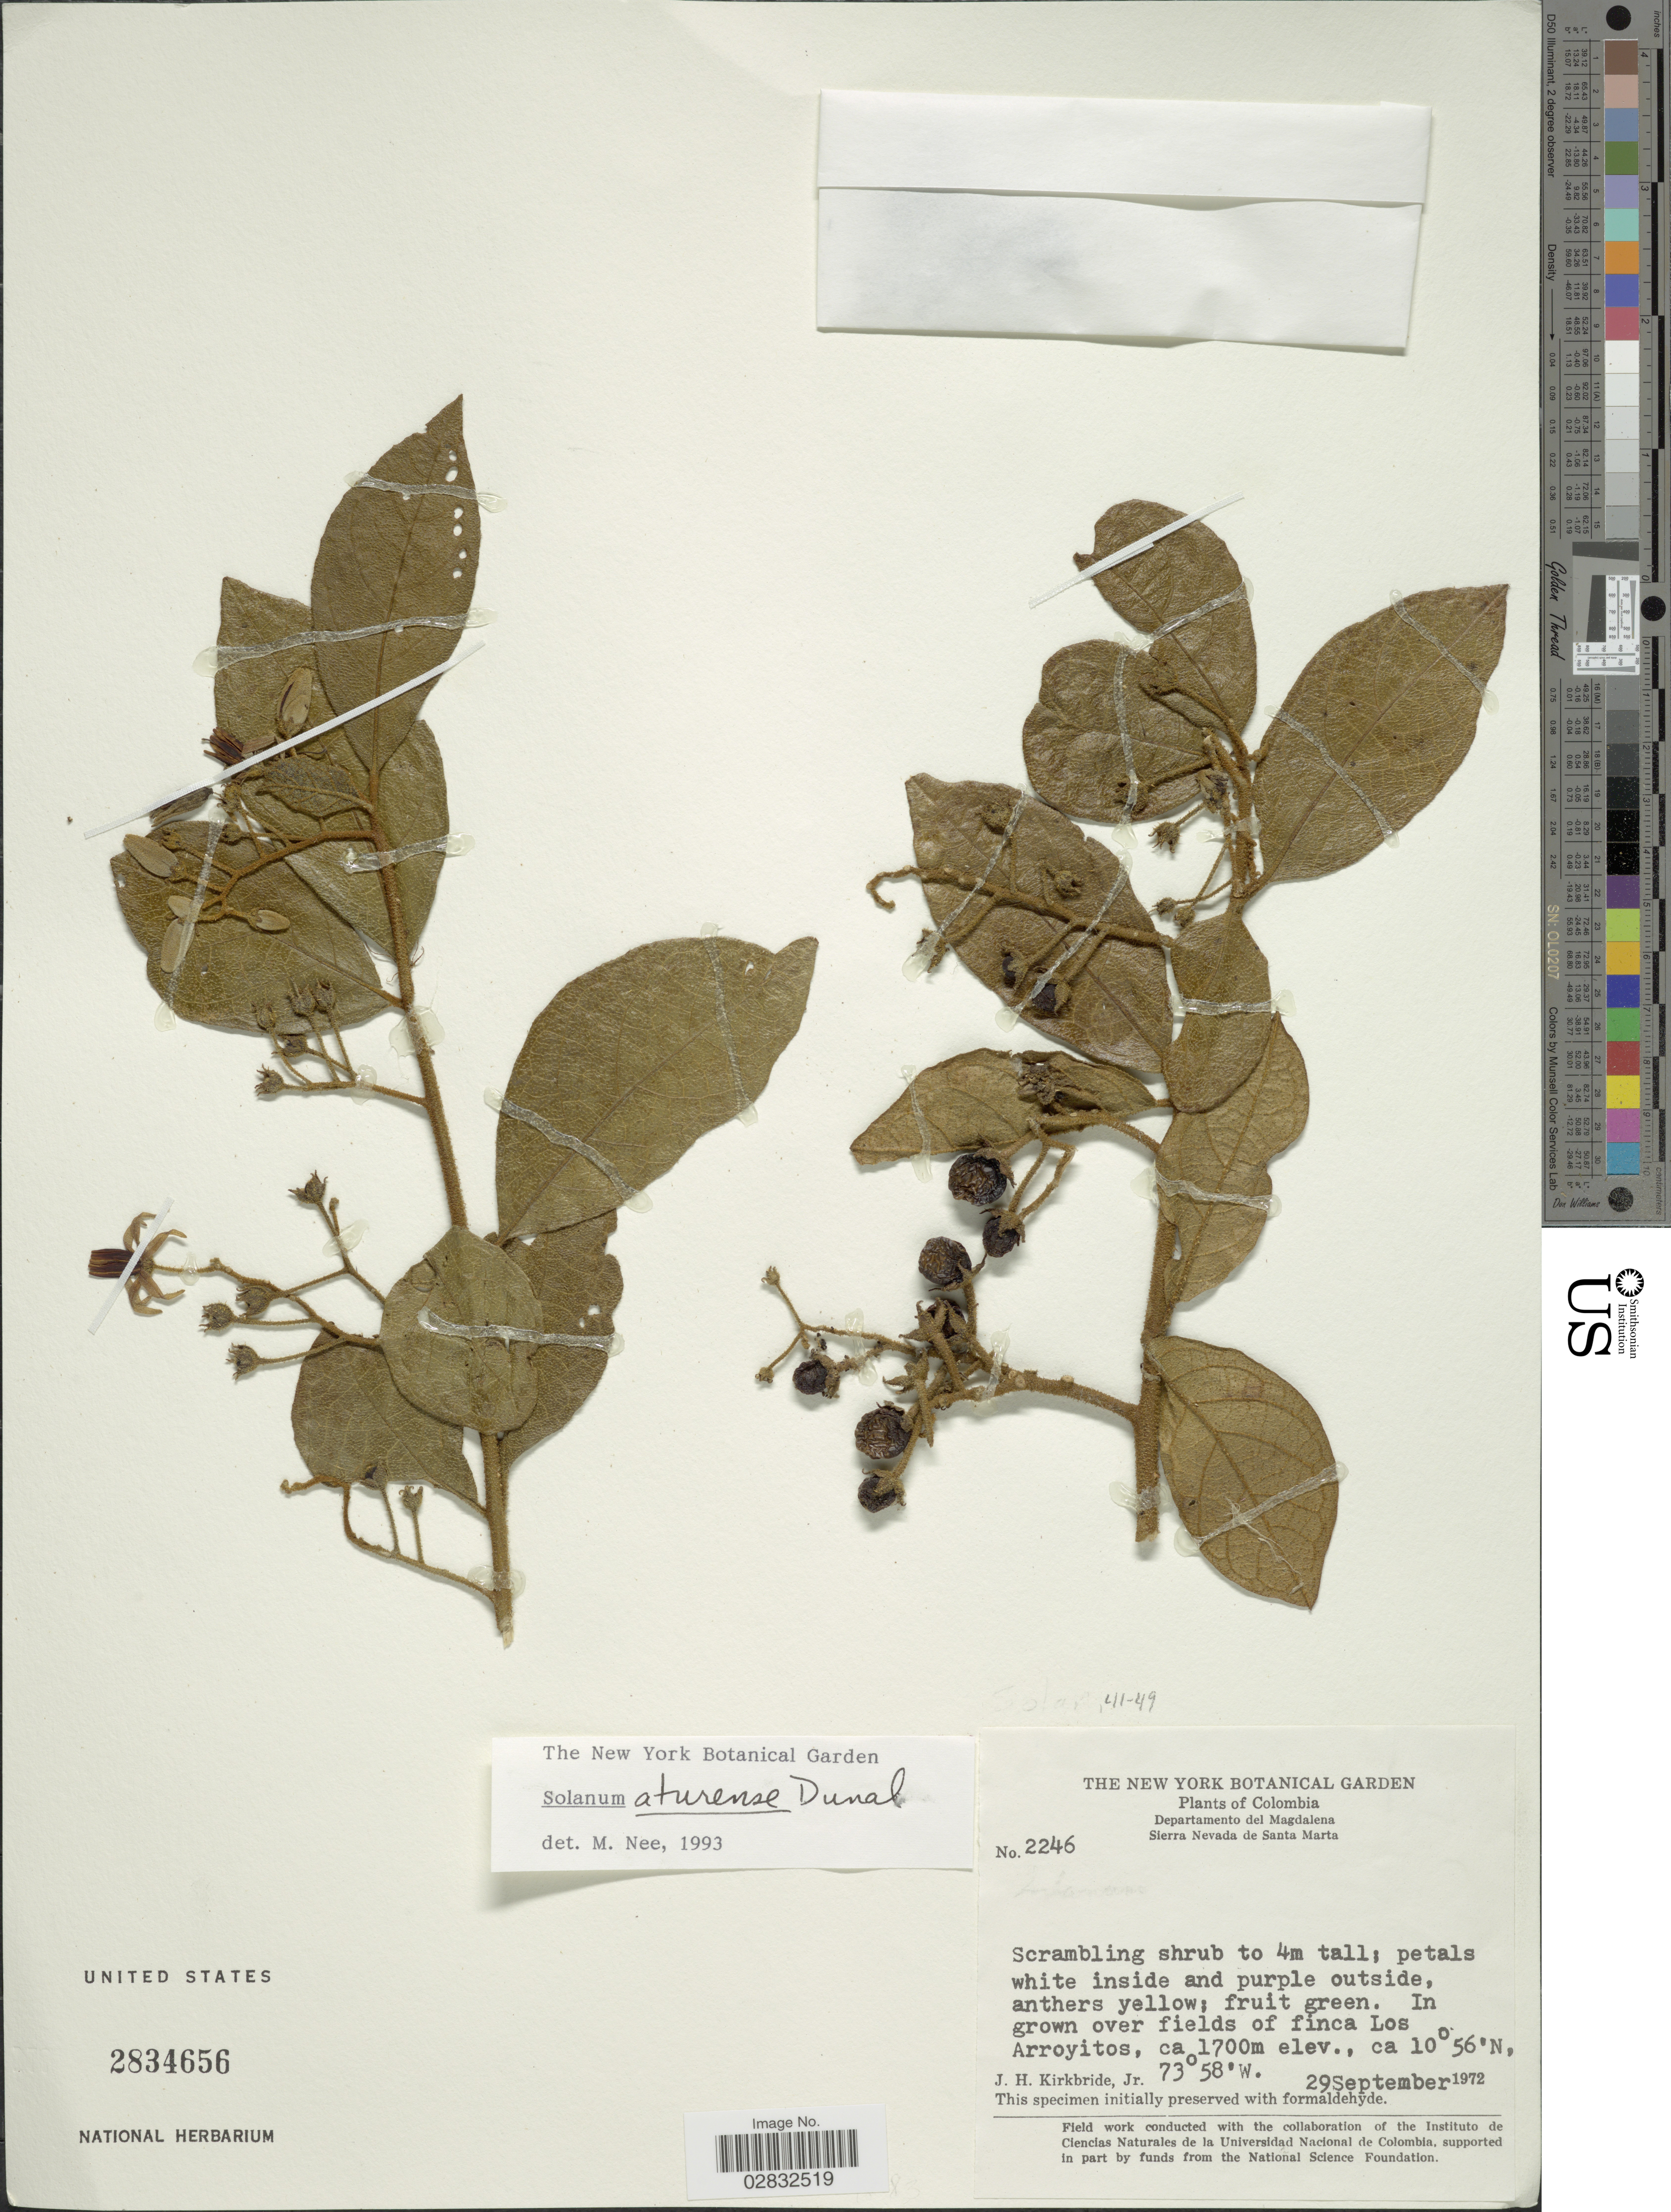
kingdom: Plantae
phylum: Tracheophyta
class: Magnoliopsida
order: Solanales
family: Solanaceae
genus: Solanum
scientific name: Solanum aturense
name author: Dunal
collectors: J. H. Kirkbride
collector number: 2246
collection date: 1972-09-29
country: Colombia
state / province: Magdalena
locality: Departamento del Magdalena, Sierra Nevada de Santa Marta, In grown over fields of finca Los Arroyitos.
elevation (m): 1700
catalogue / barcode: US 2834656